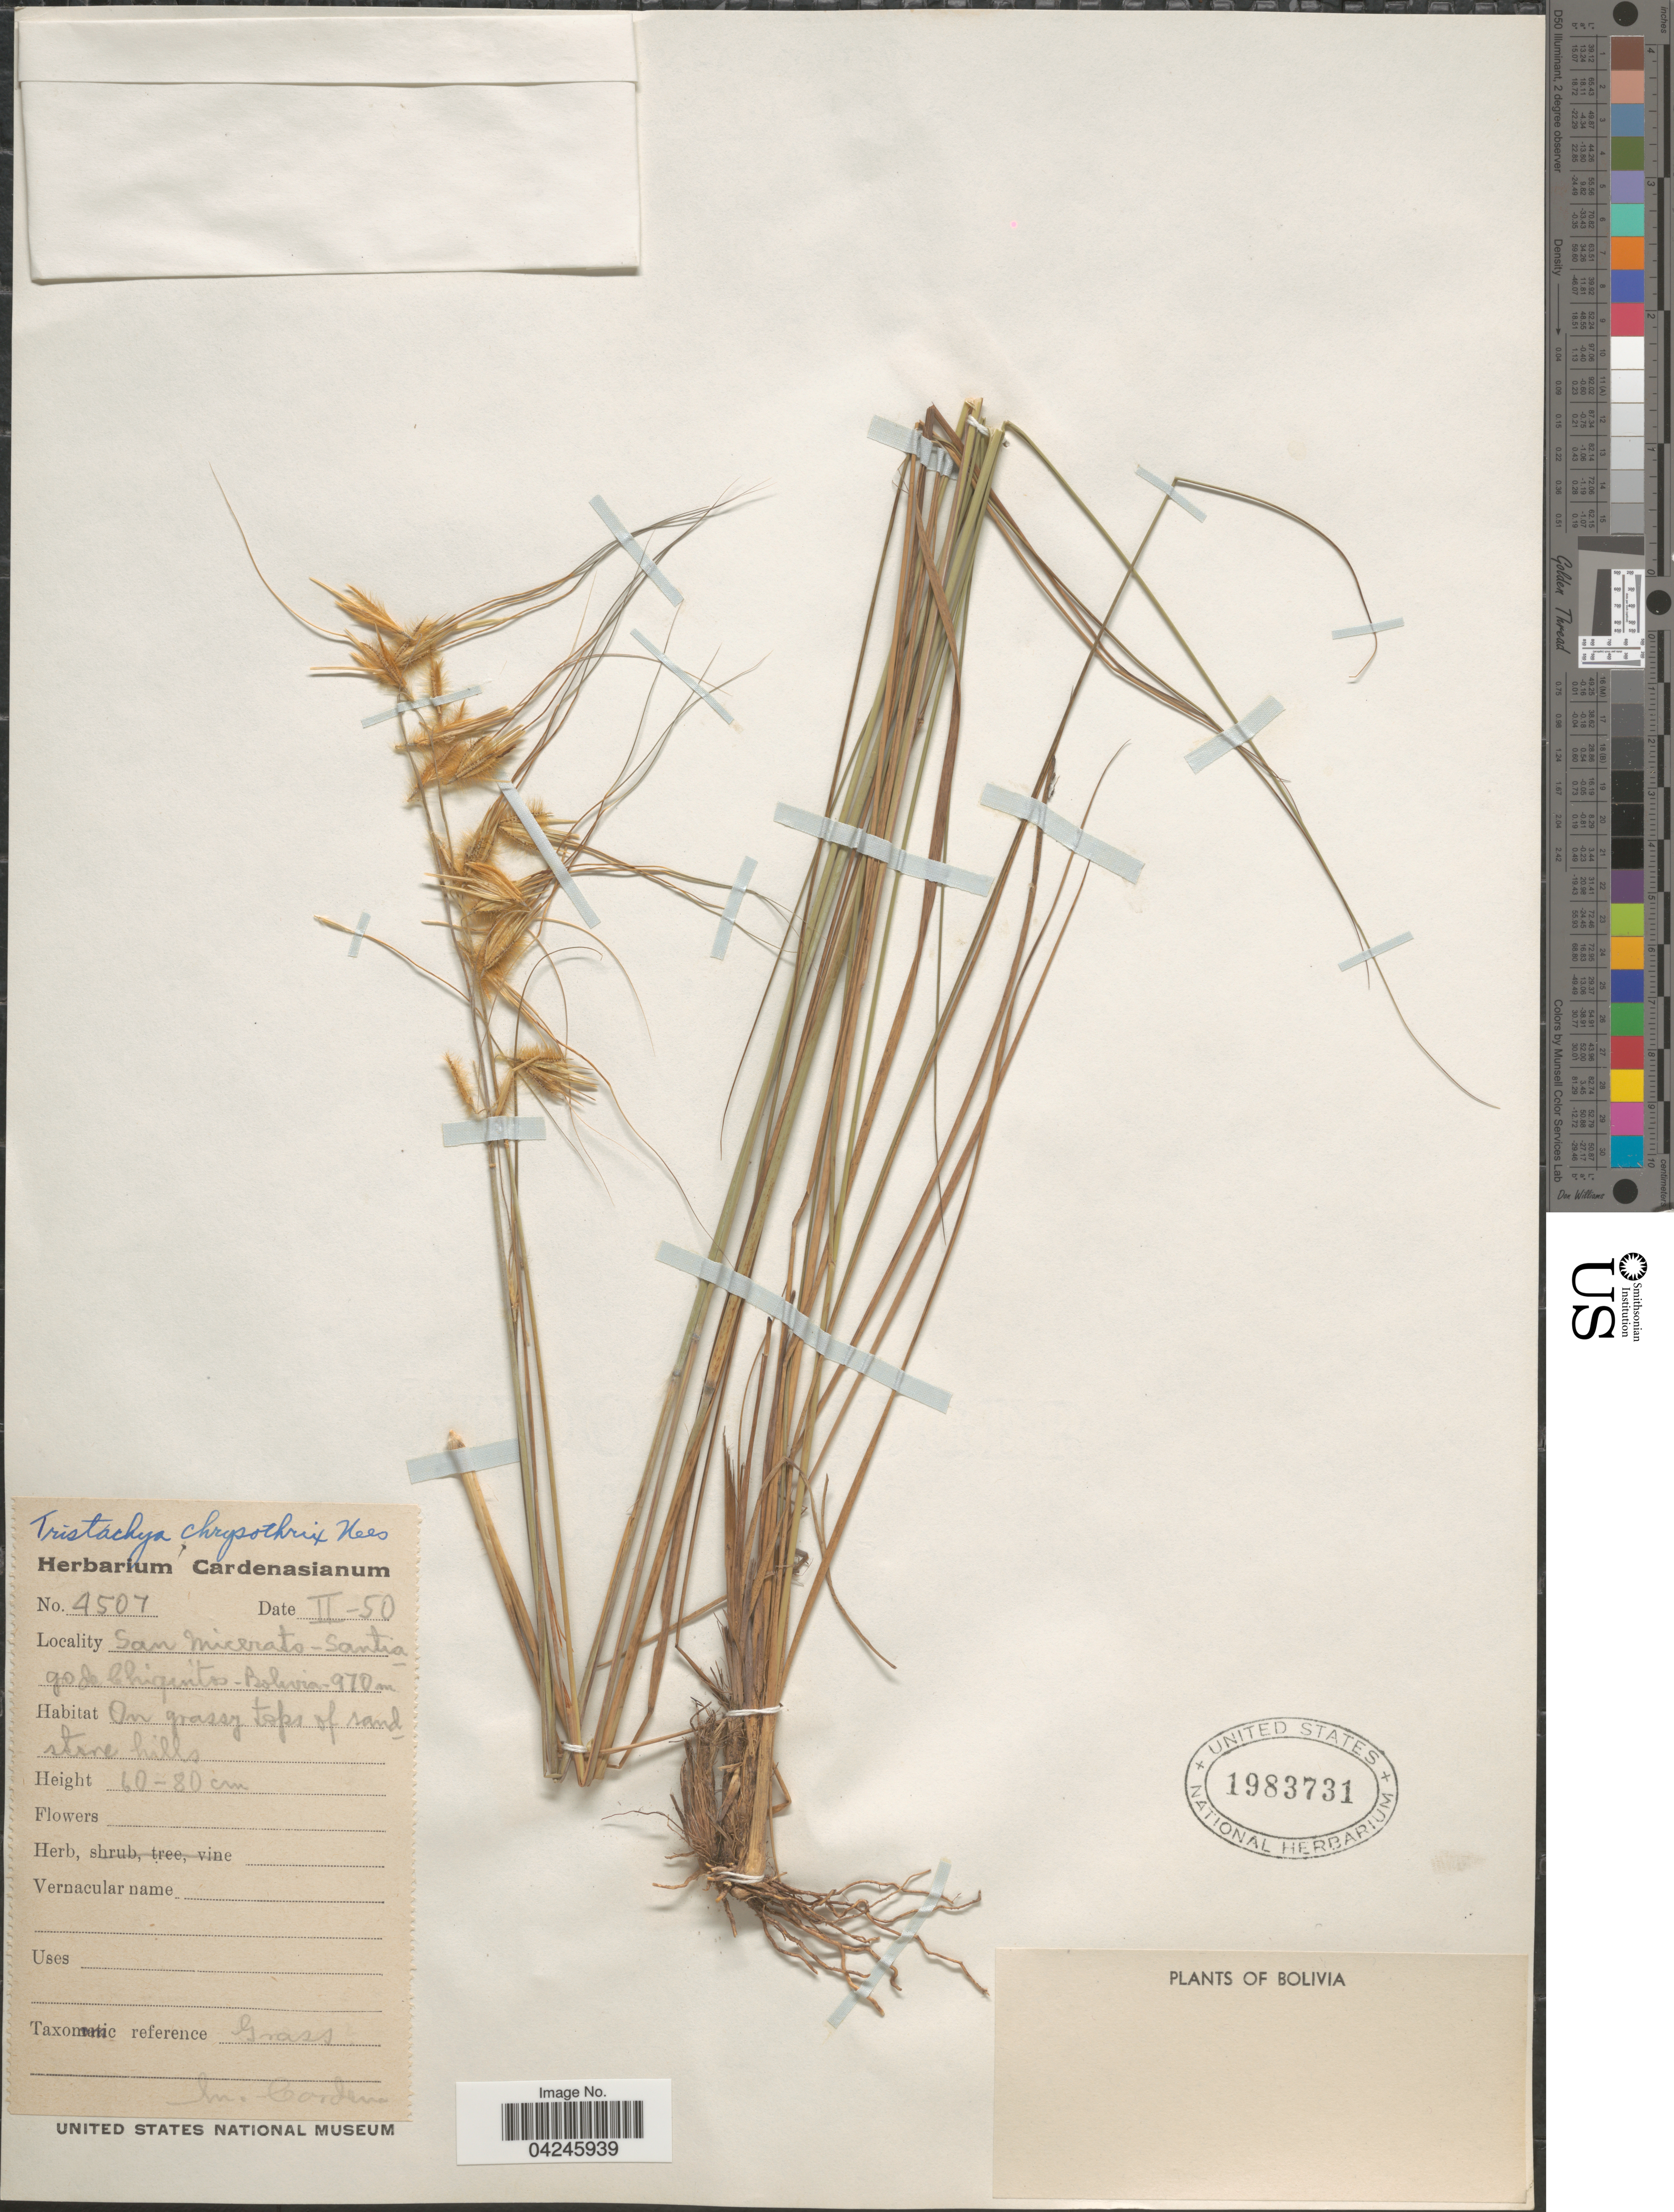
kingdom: Plantae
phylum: Tracheophyta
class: Liliopsida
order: Poales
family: Poaceae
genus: Loudetiopsis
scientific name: Loudetiopsis chrysothrix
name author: (Nees) Conert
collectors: M. Cárdenas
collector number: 4507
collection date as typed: Transcribed d/m/y: /2/50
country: Bolivia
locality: San Micerato - Santiago de Chiquitos. On grassy tops of sandstone hills.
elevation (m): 970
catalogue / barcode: US 1983731